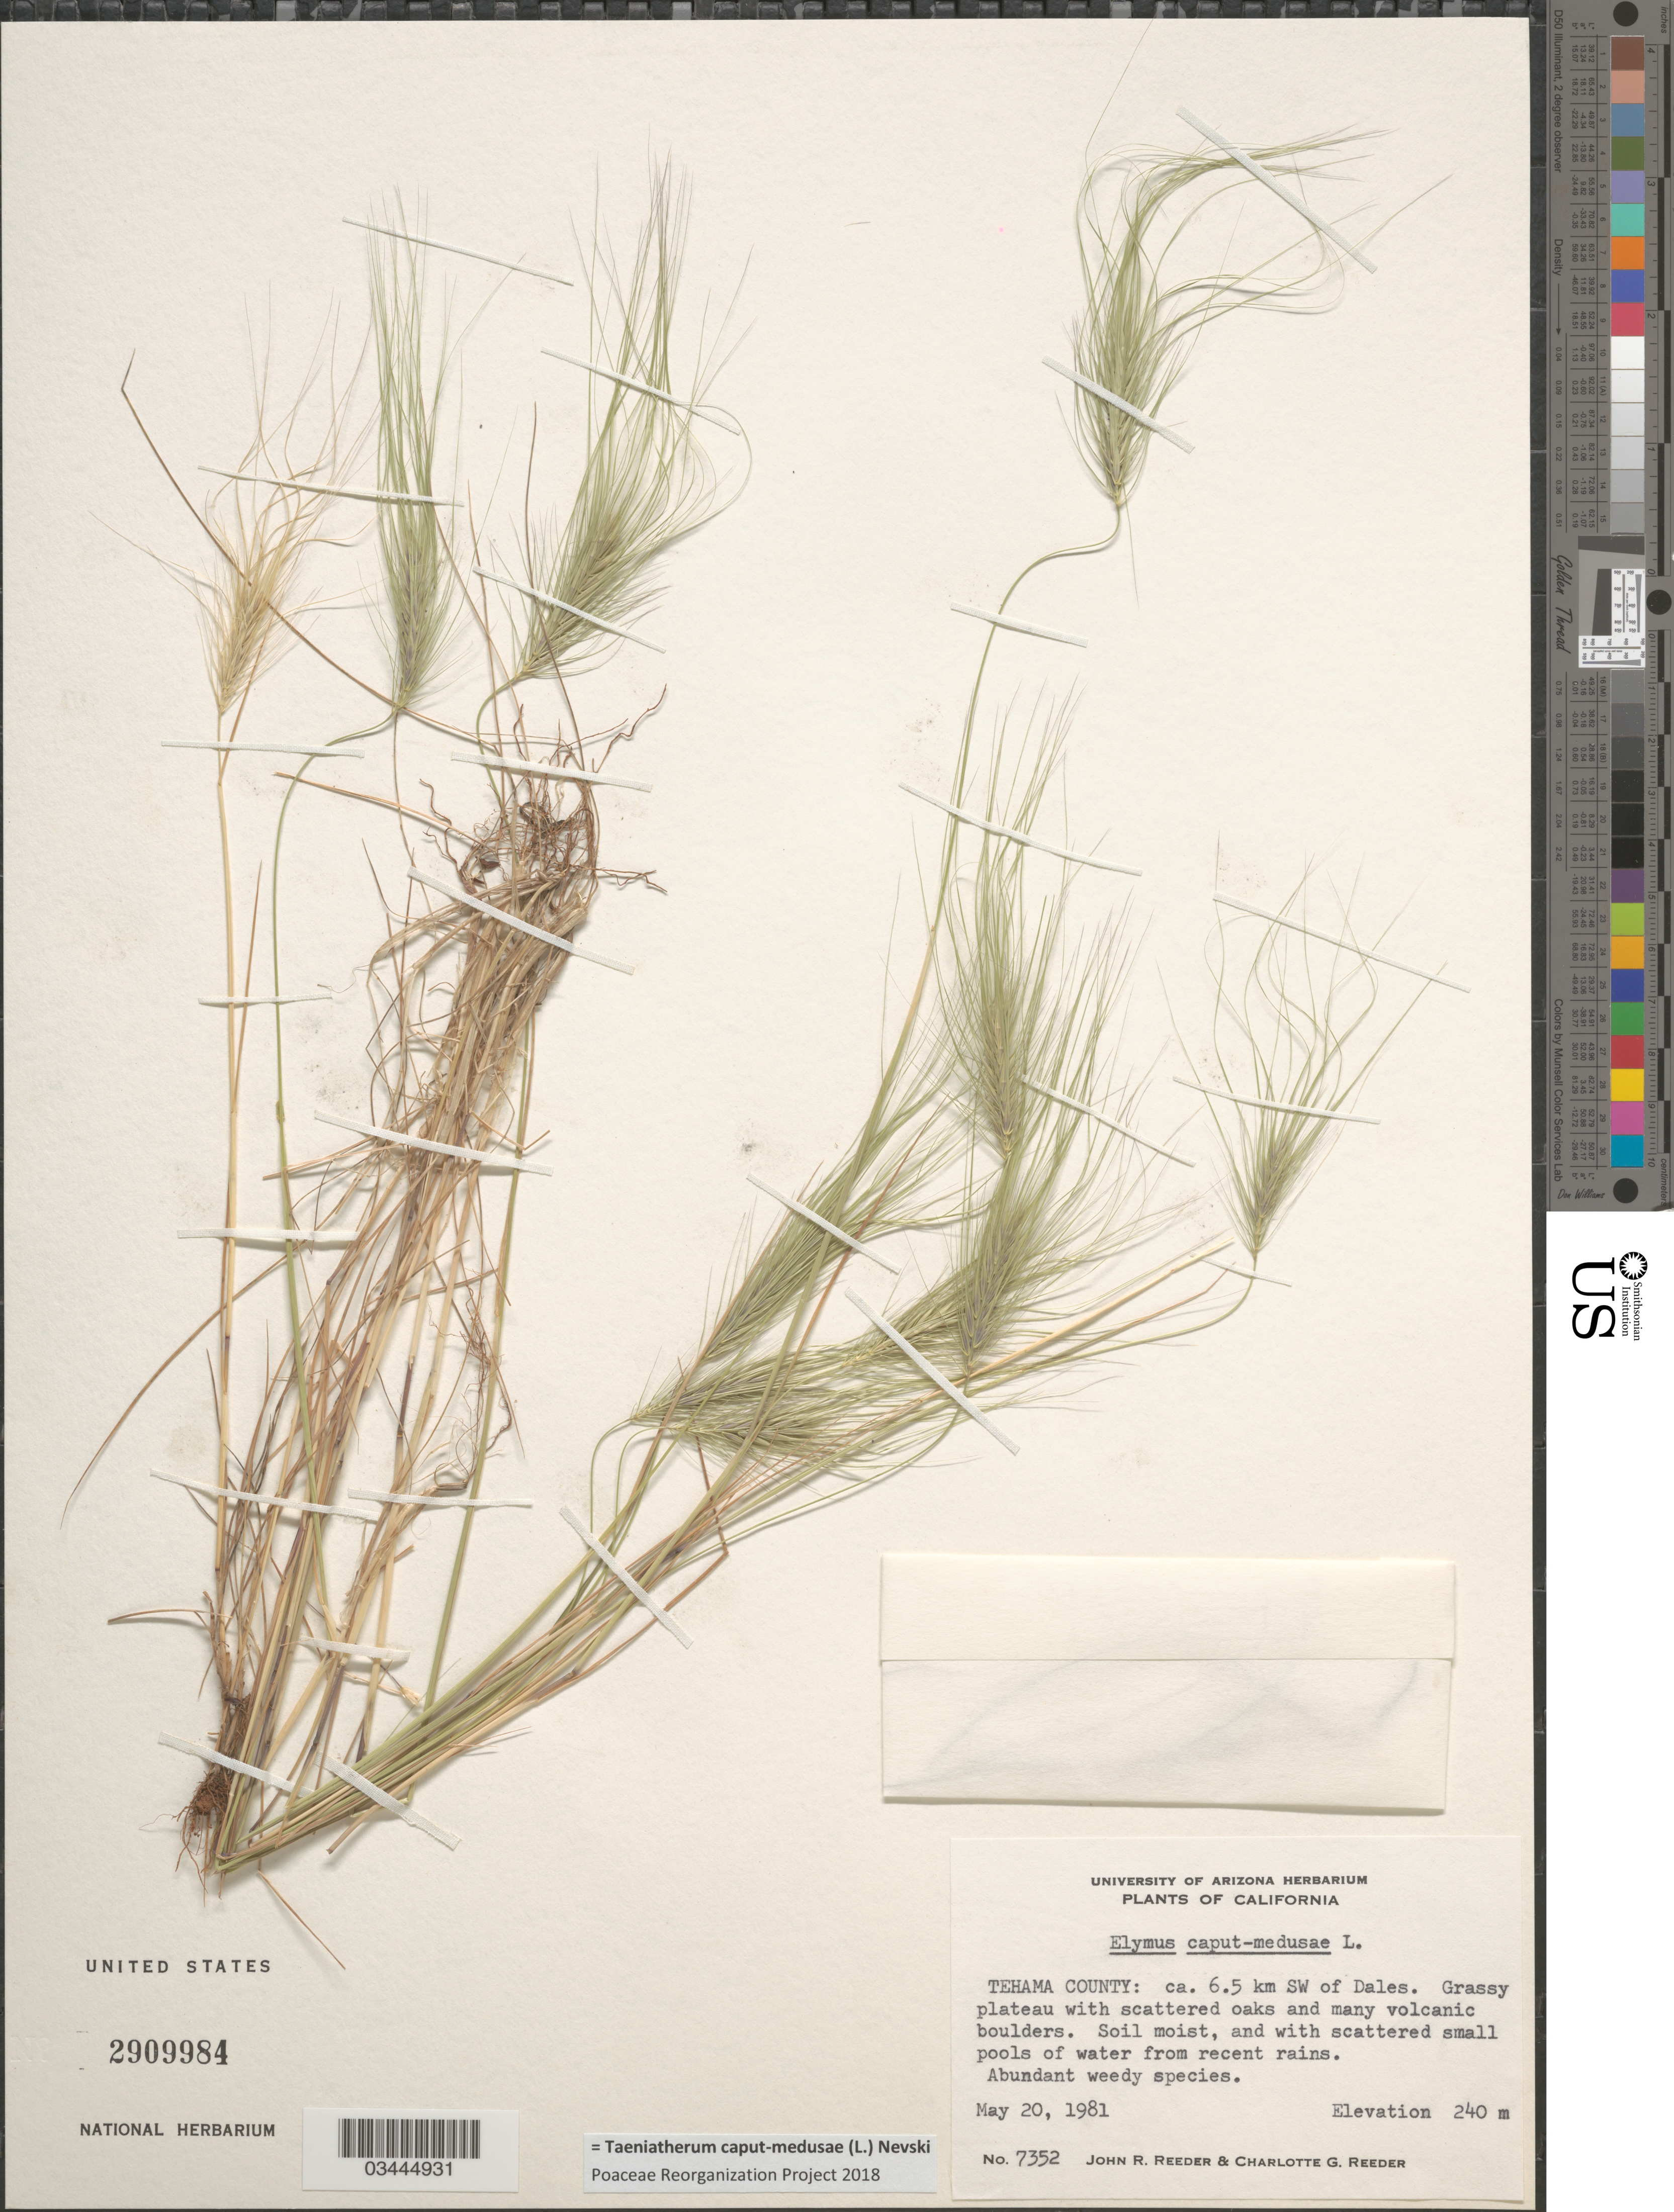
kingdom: Plantae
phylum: Tracheophyta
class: Liliopsida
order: Poales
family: Poaceae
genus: Taeniatherum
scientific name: Taeniatherum caput-medusae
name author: L.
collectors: J. R. Reeder & C. G. Reeder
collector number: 7352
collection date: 1981-05-20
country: United States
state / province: California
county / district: Tehama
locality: Tehama County: ca. 6.5 km SW of Dales. Grassy plateau with scattered oaks and many volcanic boulders.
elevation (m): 240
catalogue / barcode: US 2909984